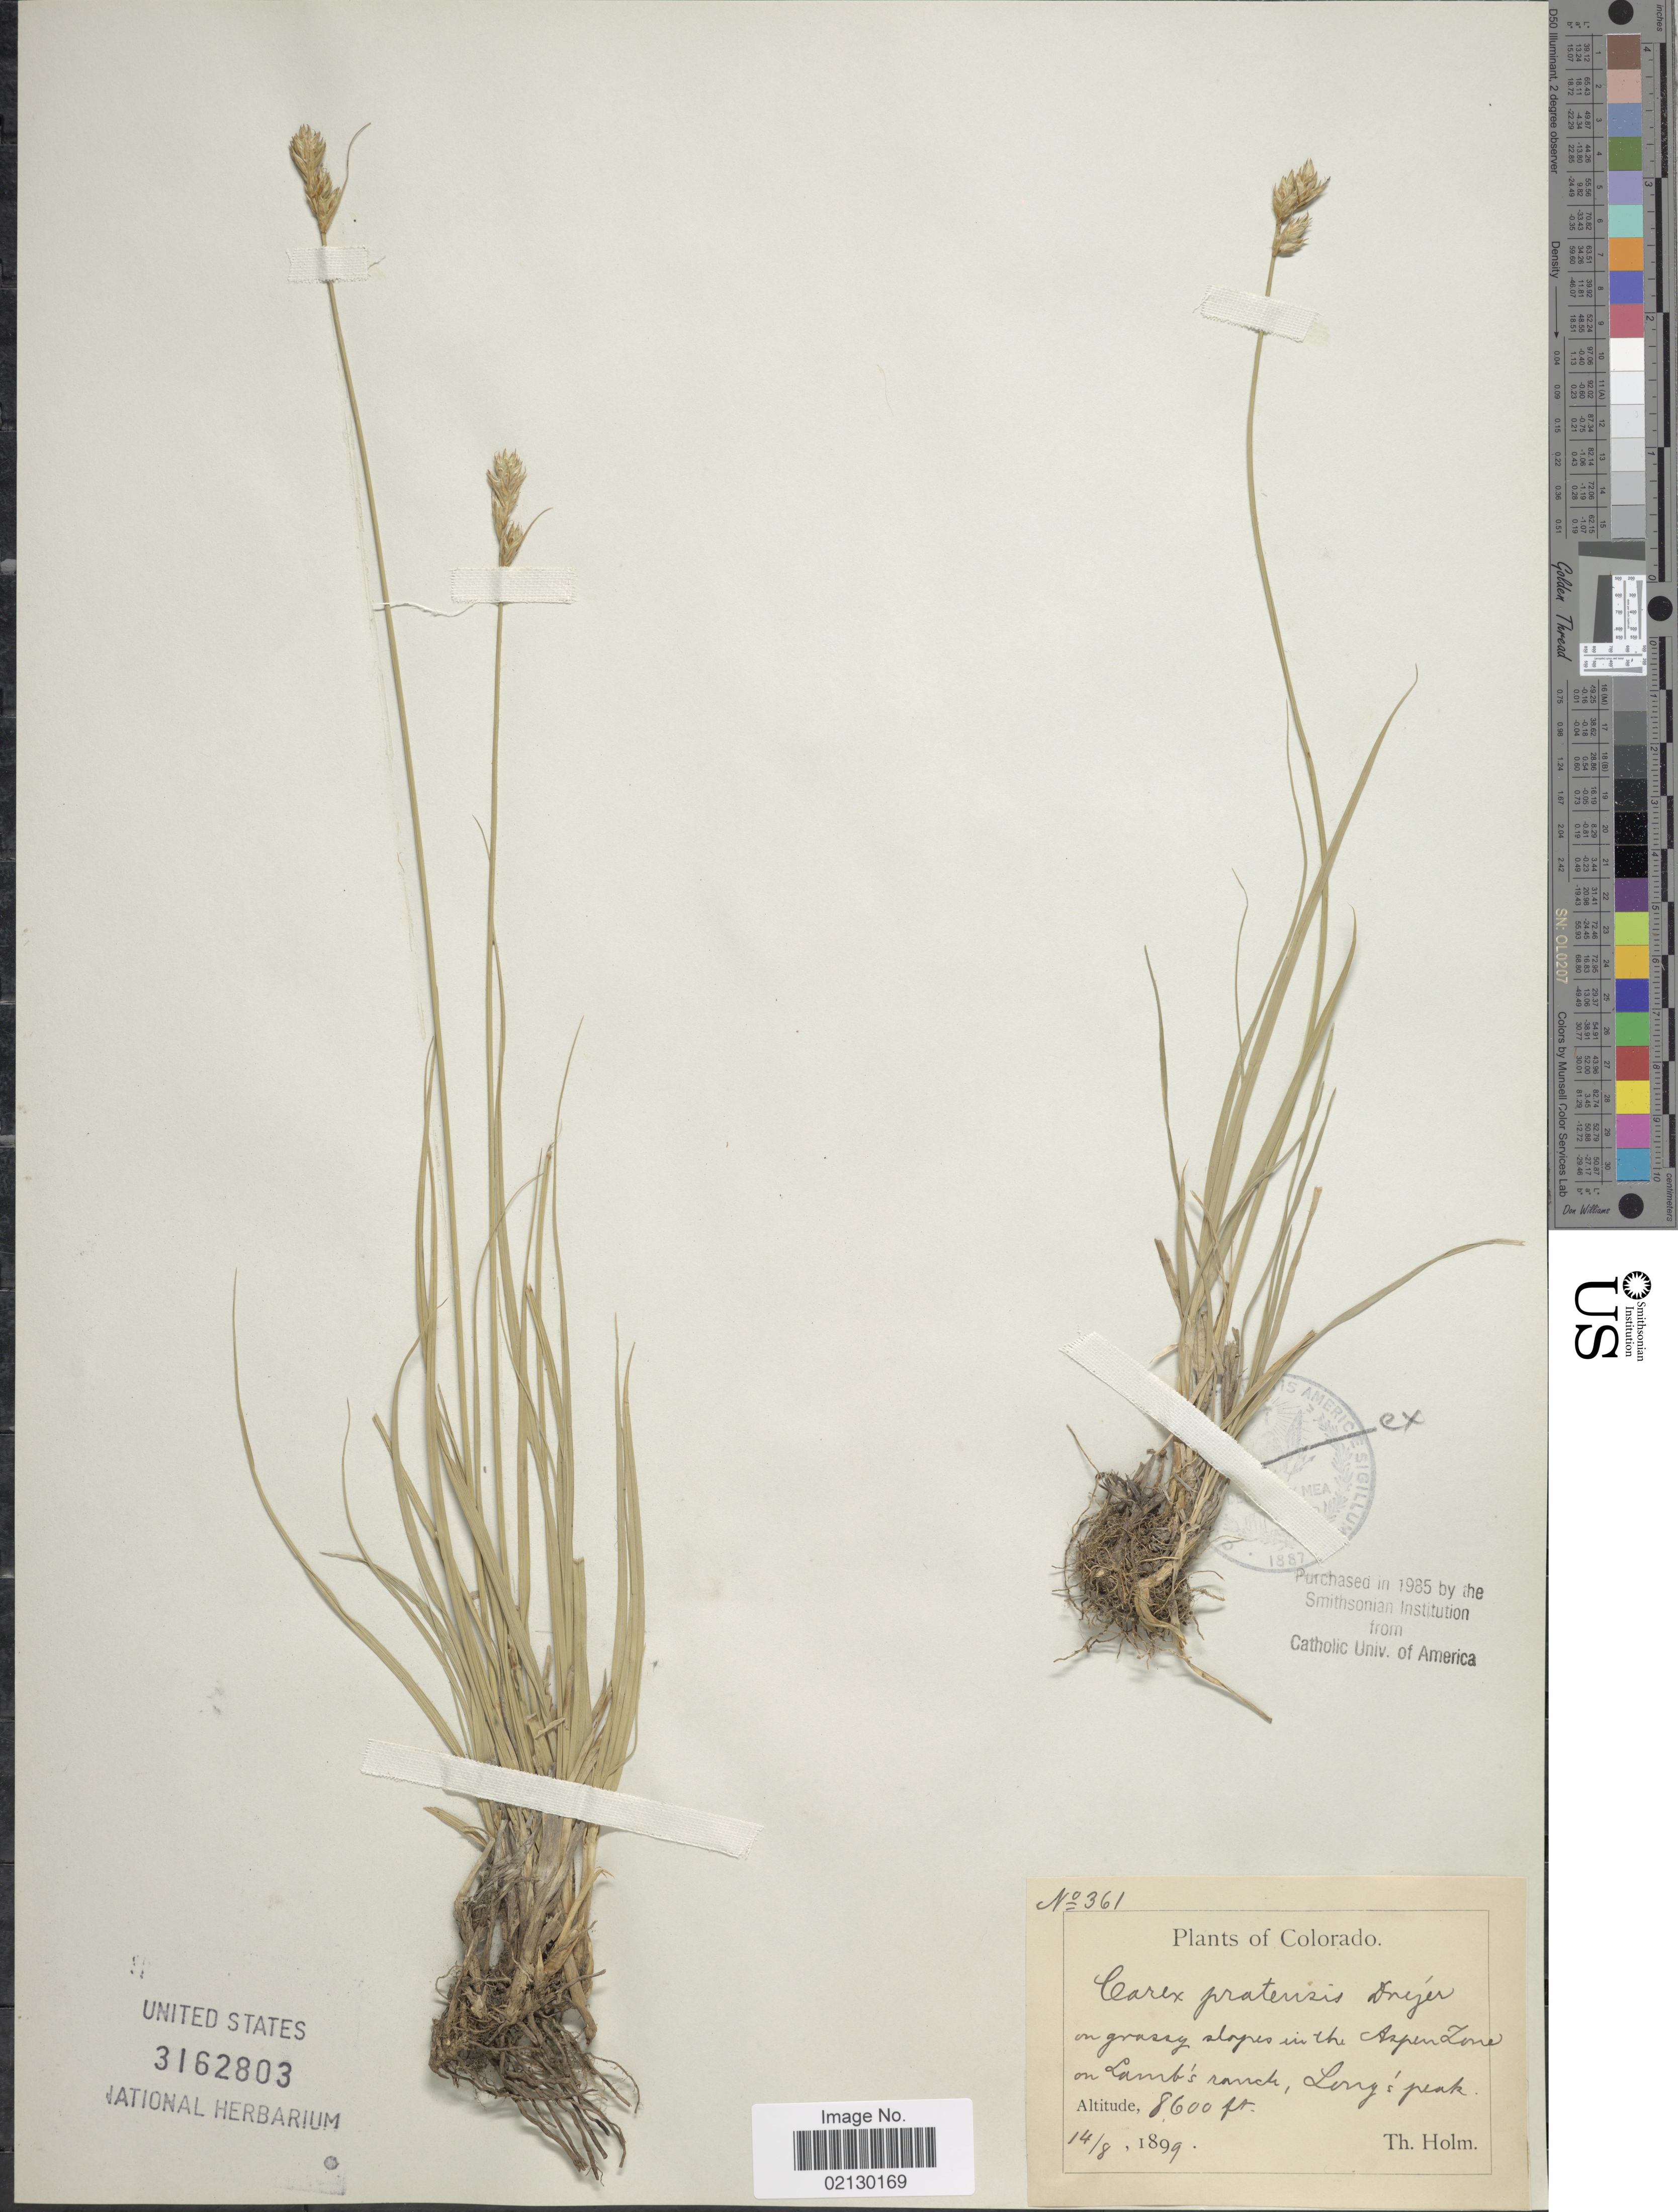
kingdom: Plantae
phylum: Tracheophyta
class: Liliopsida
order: Poales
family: Cyperaceae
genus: Carex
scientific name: Carex praticola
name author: Rydb.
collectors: T. Holm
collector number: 361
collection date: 1899-08-14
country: United States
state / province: Colorado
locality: Slopes in the Aspen Zone, on Lamb's ranch, Long's Peak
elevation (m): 2621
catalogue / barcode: US 3162803